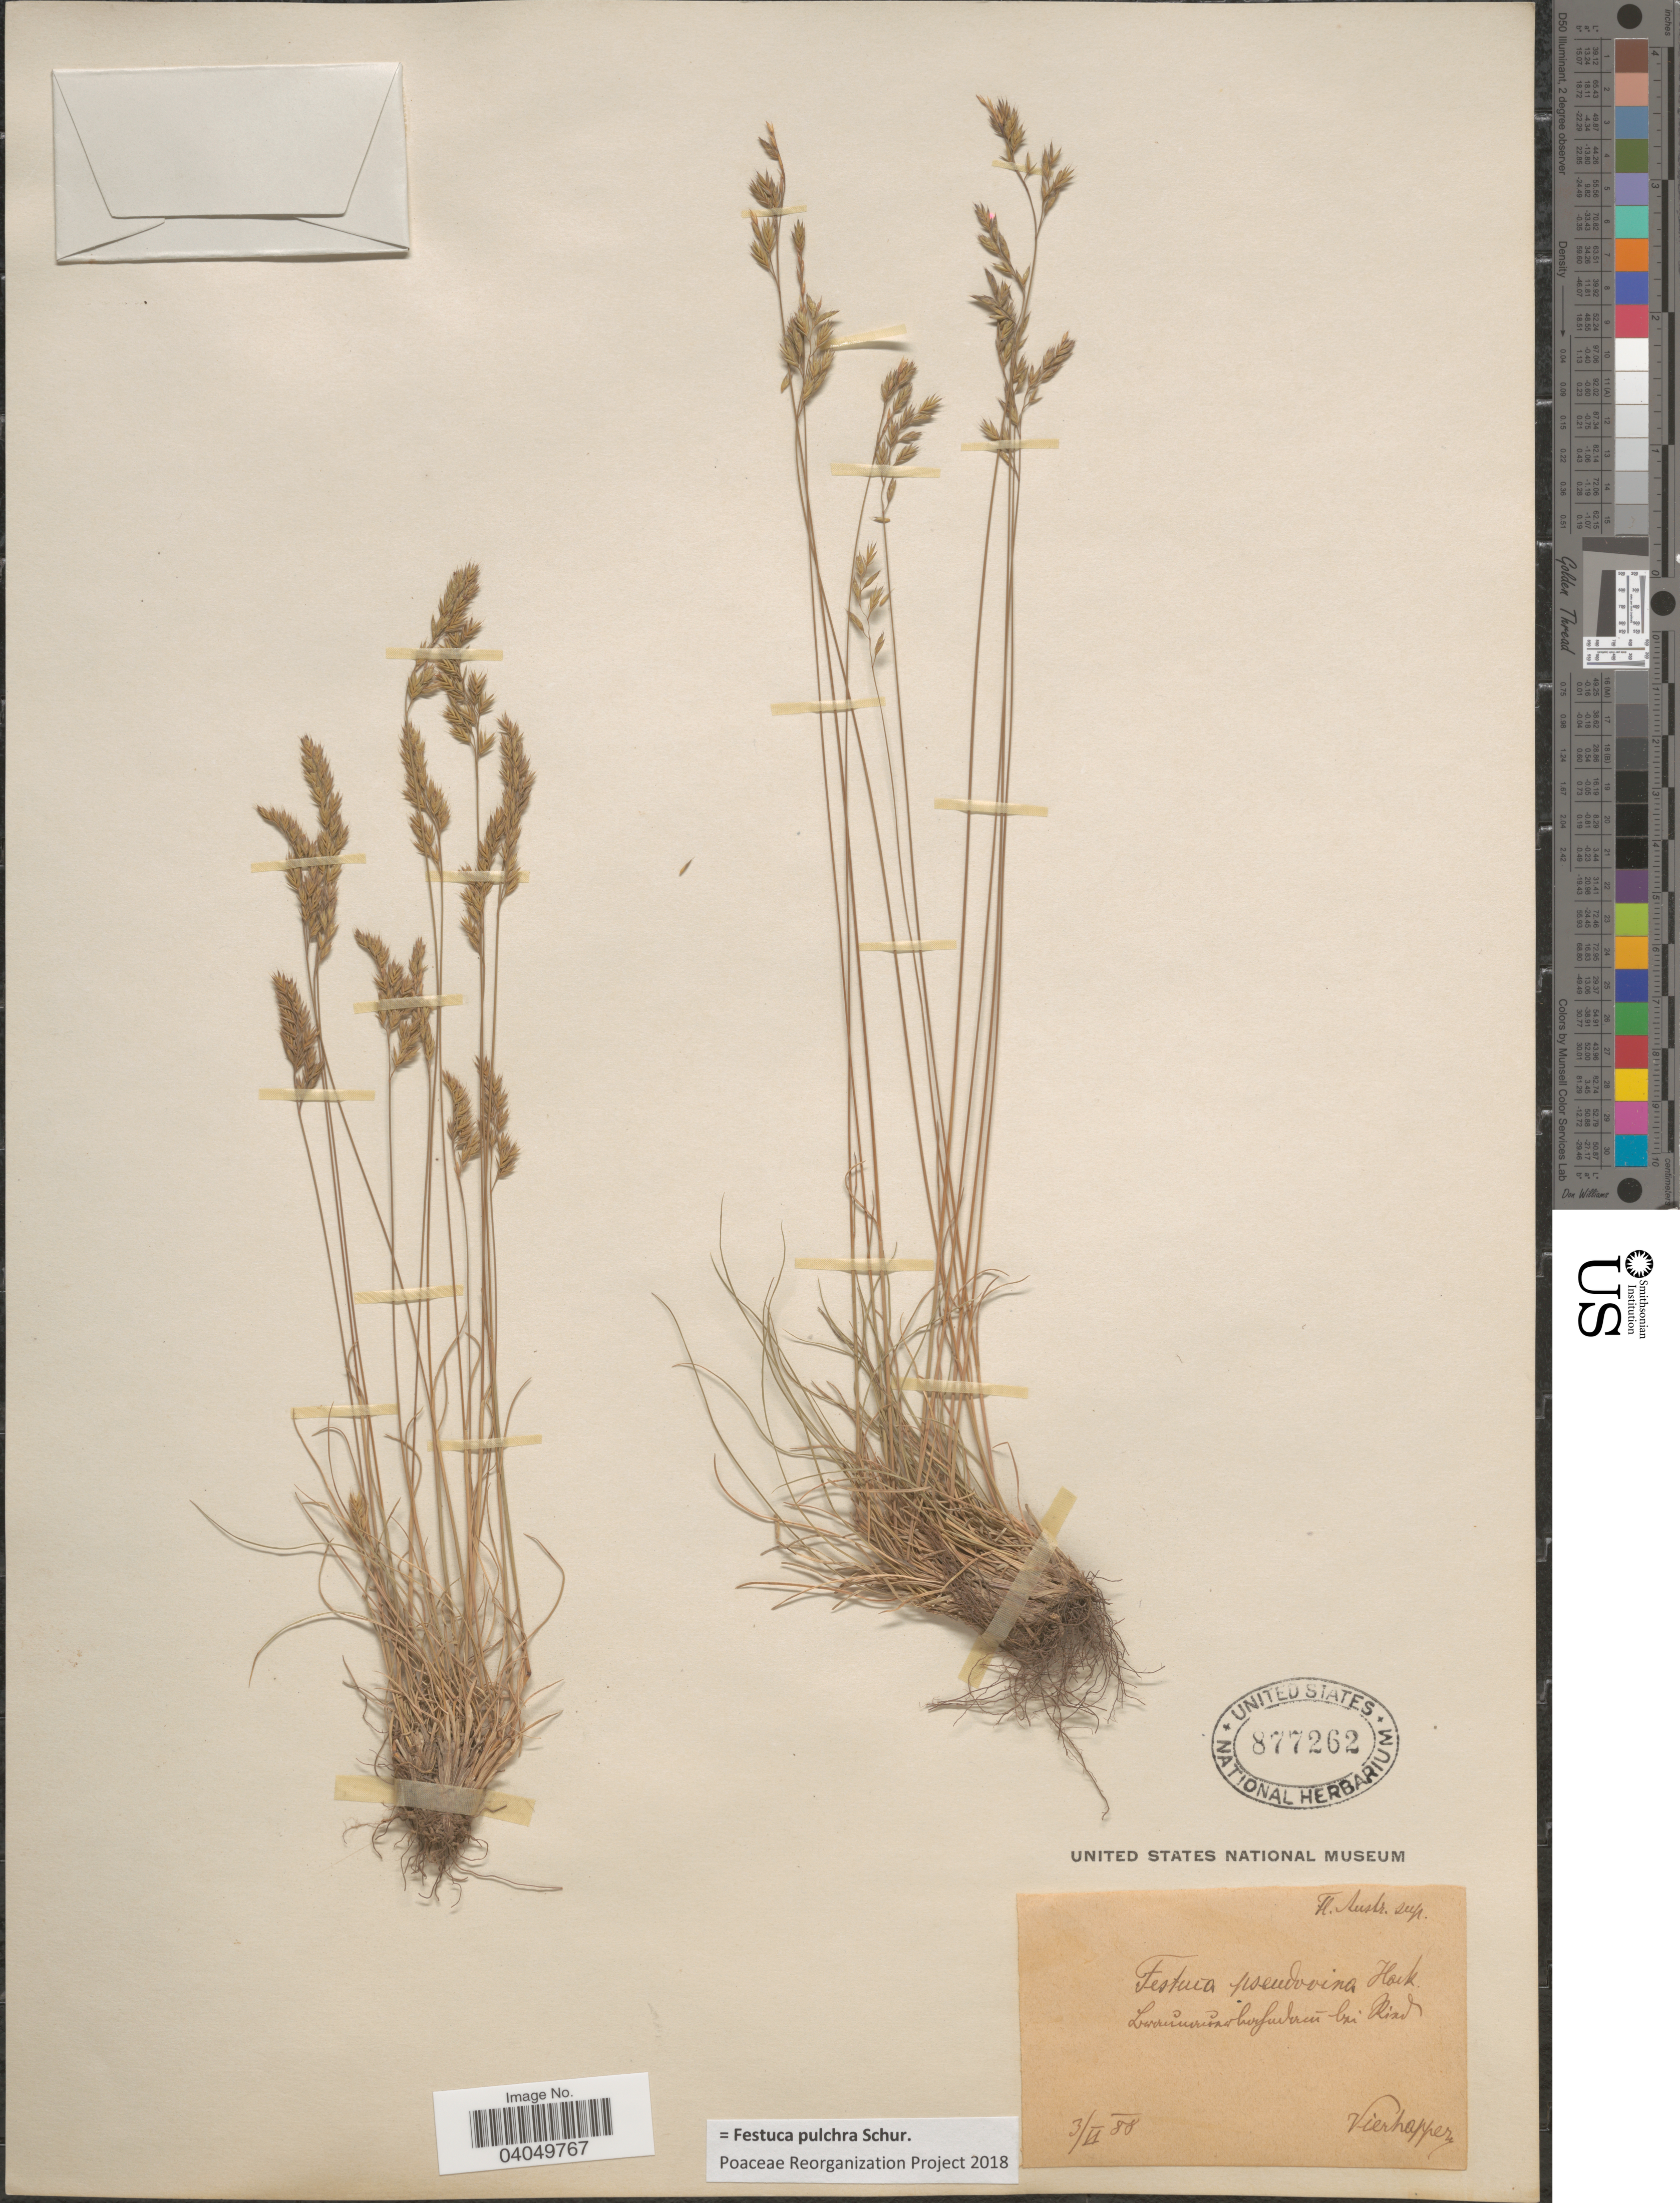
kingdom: Plantae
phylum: Tracheophyta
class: Liliopsida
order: Poales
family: Poaceae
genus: Festuca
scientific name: Festuca pulchra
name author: Schur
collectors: Vierhapper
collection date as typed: Transcribed d/m/y: 3/2/88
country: Austria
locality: Austr. sup. [illegible text] bai Riad[interpreted].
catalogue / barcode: US 877262